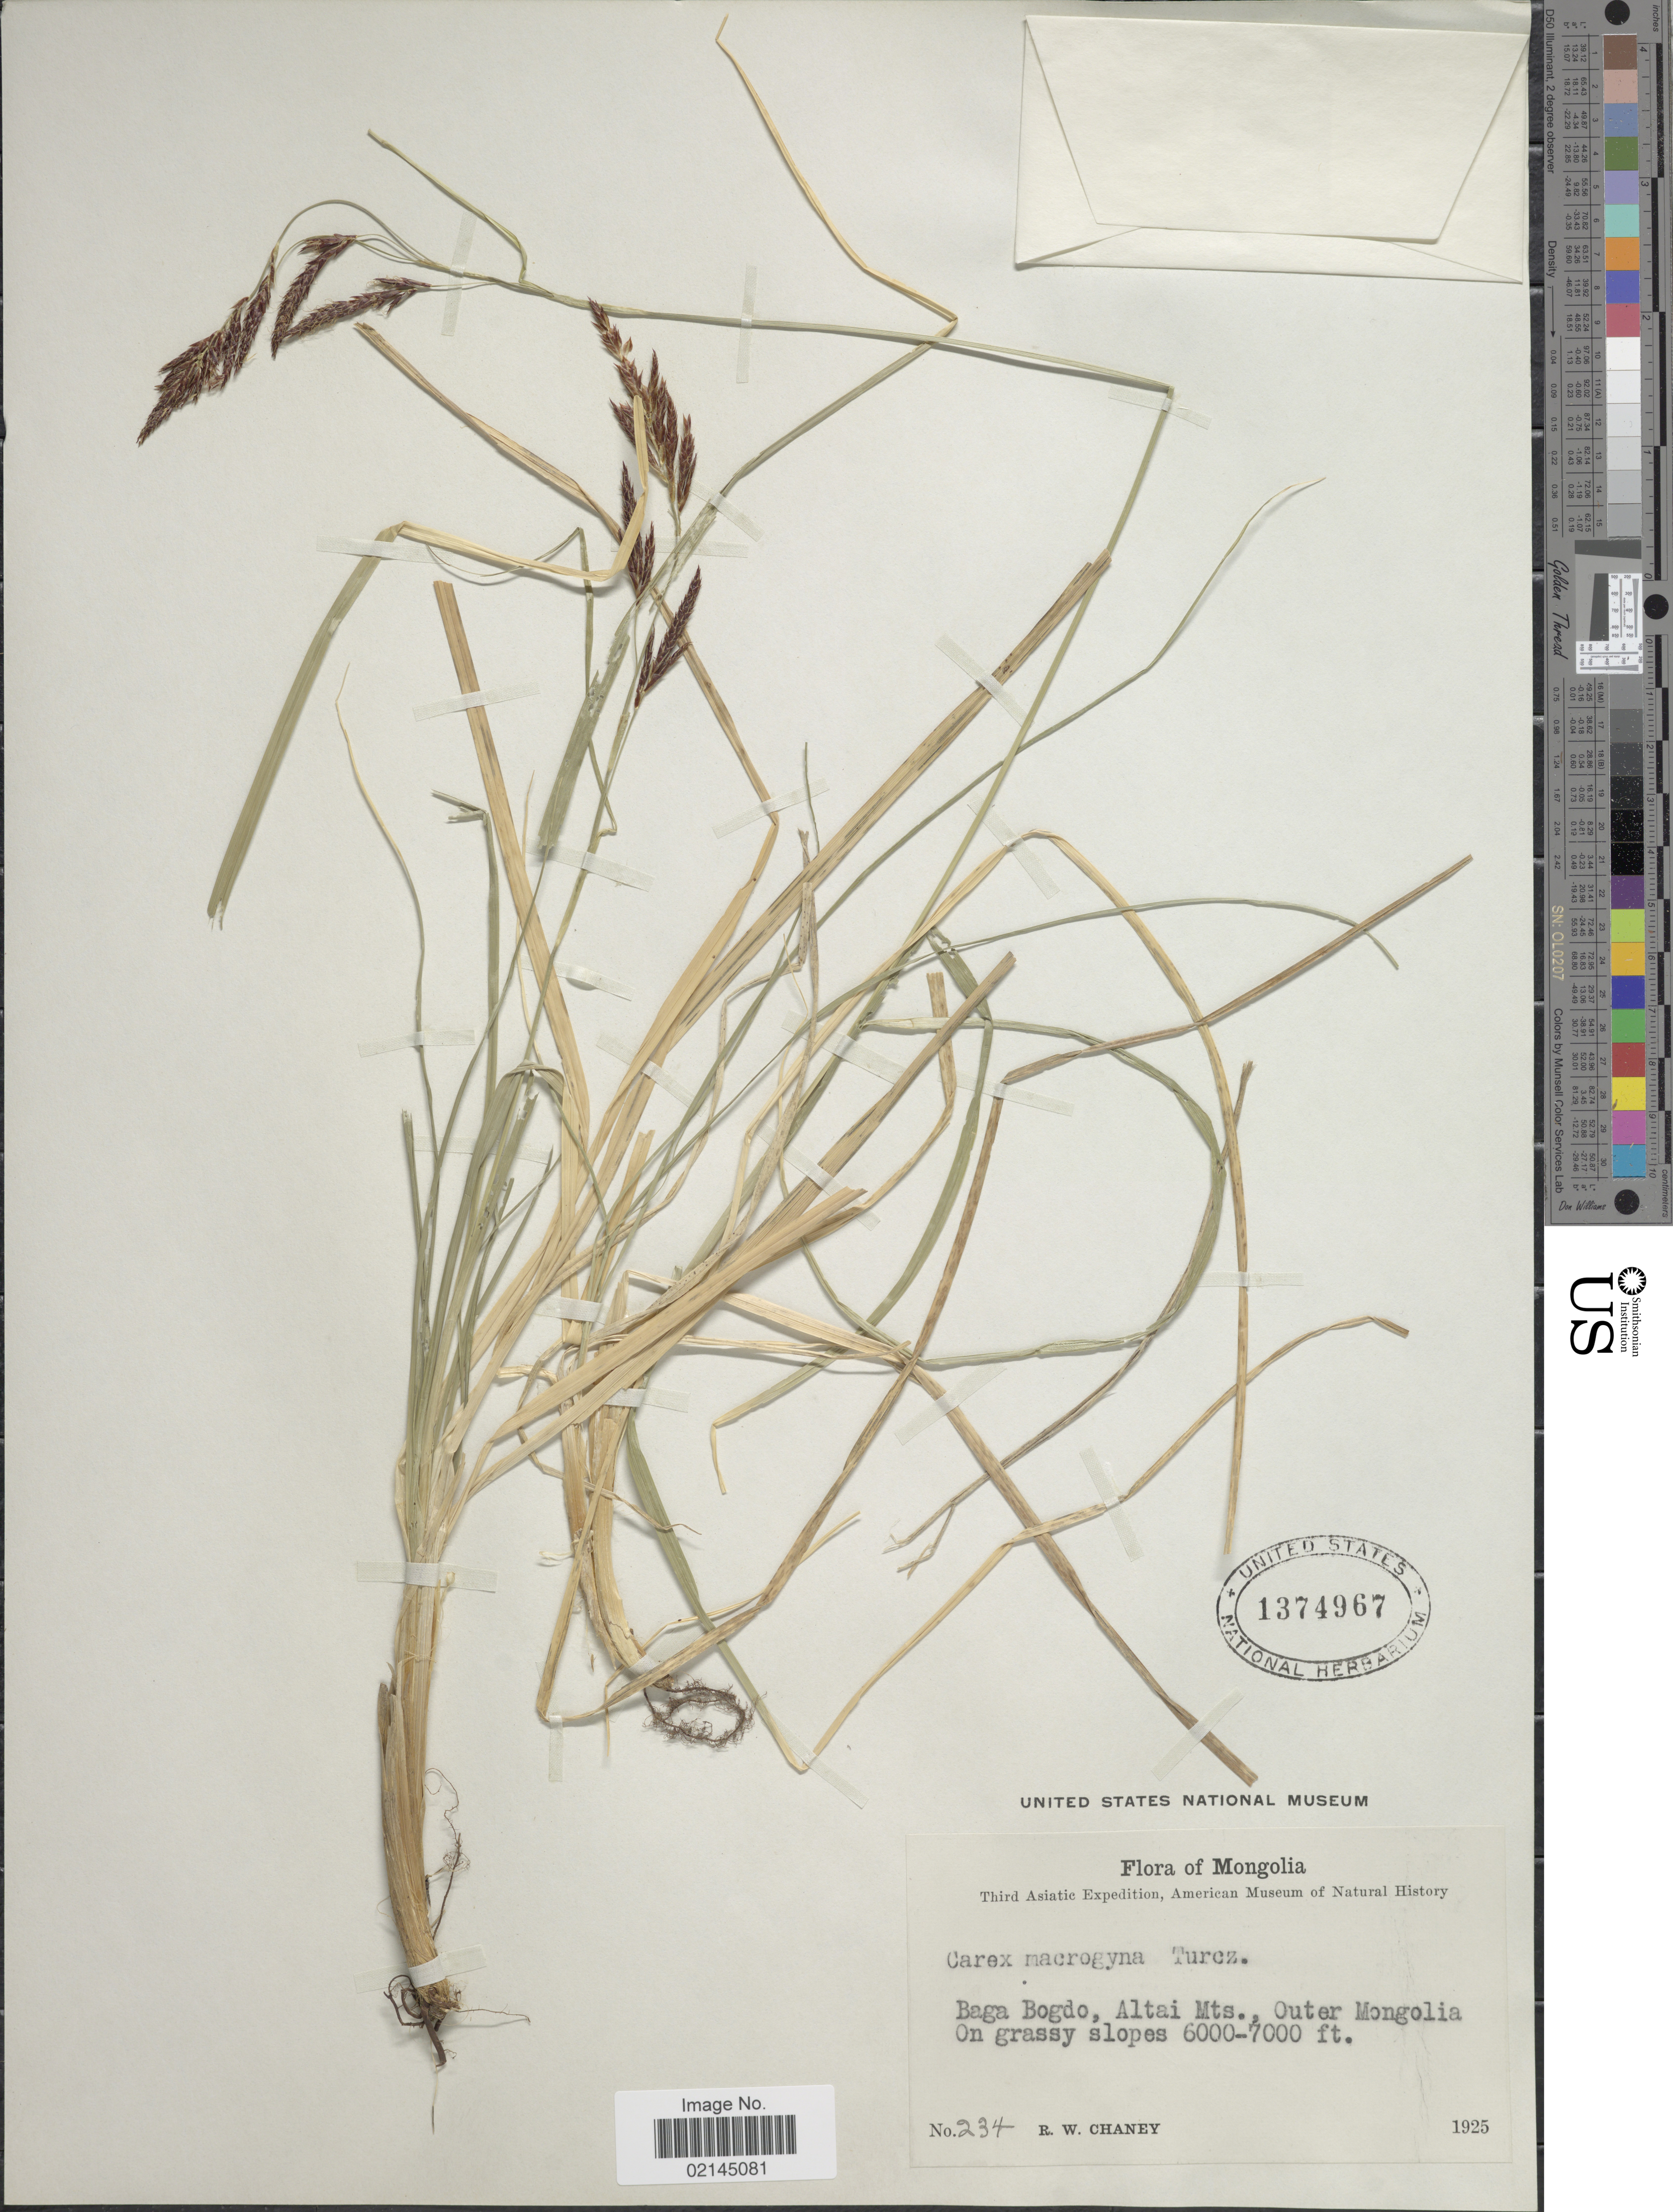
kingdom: Plantae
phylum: Tracheophyta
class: Liliopsida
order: Poales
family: Cyperaceae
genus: Carex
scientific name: Carex petricosa var. petricosa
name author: Dewey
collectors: R. Chaney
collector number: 234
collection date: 1925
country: Mongolia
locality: Baga Bogdo, Aldai Mts., Outer Mongolia, on grassy slopes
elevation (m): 1829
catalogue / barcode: US 134967